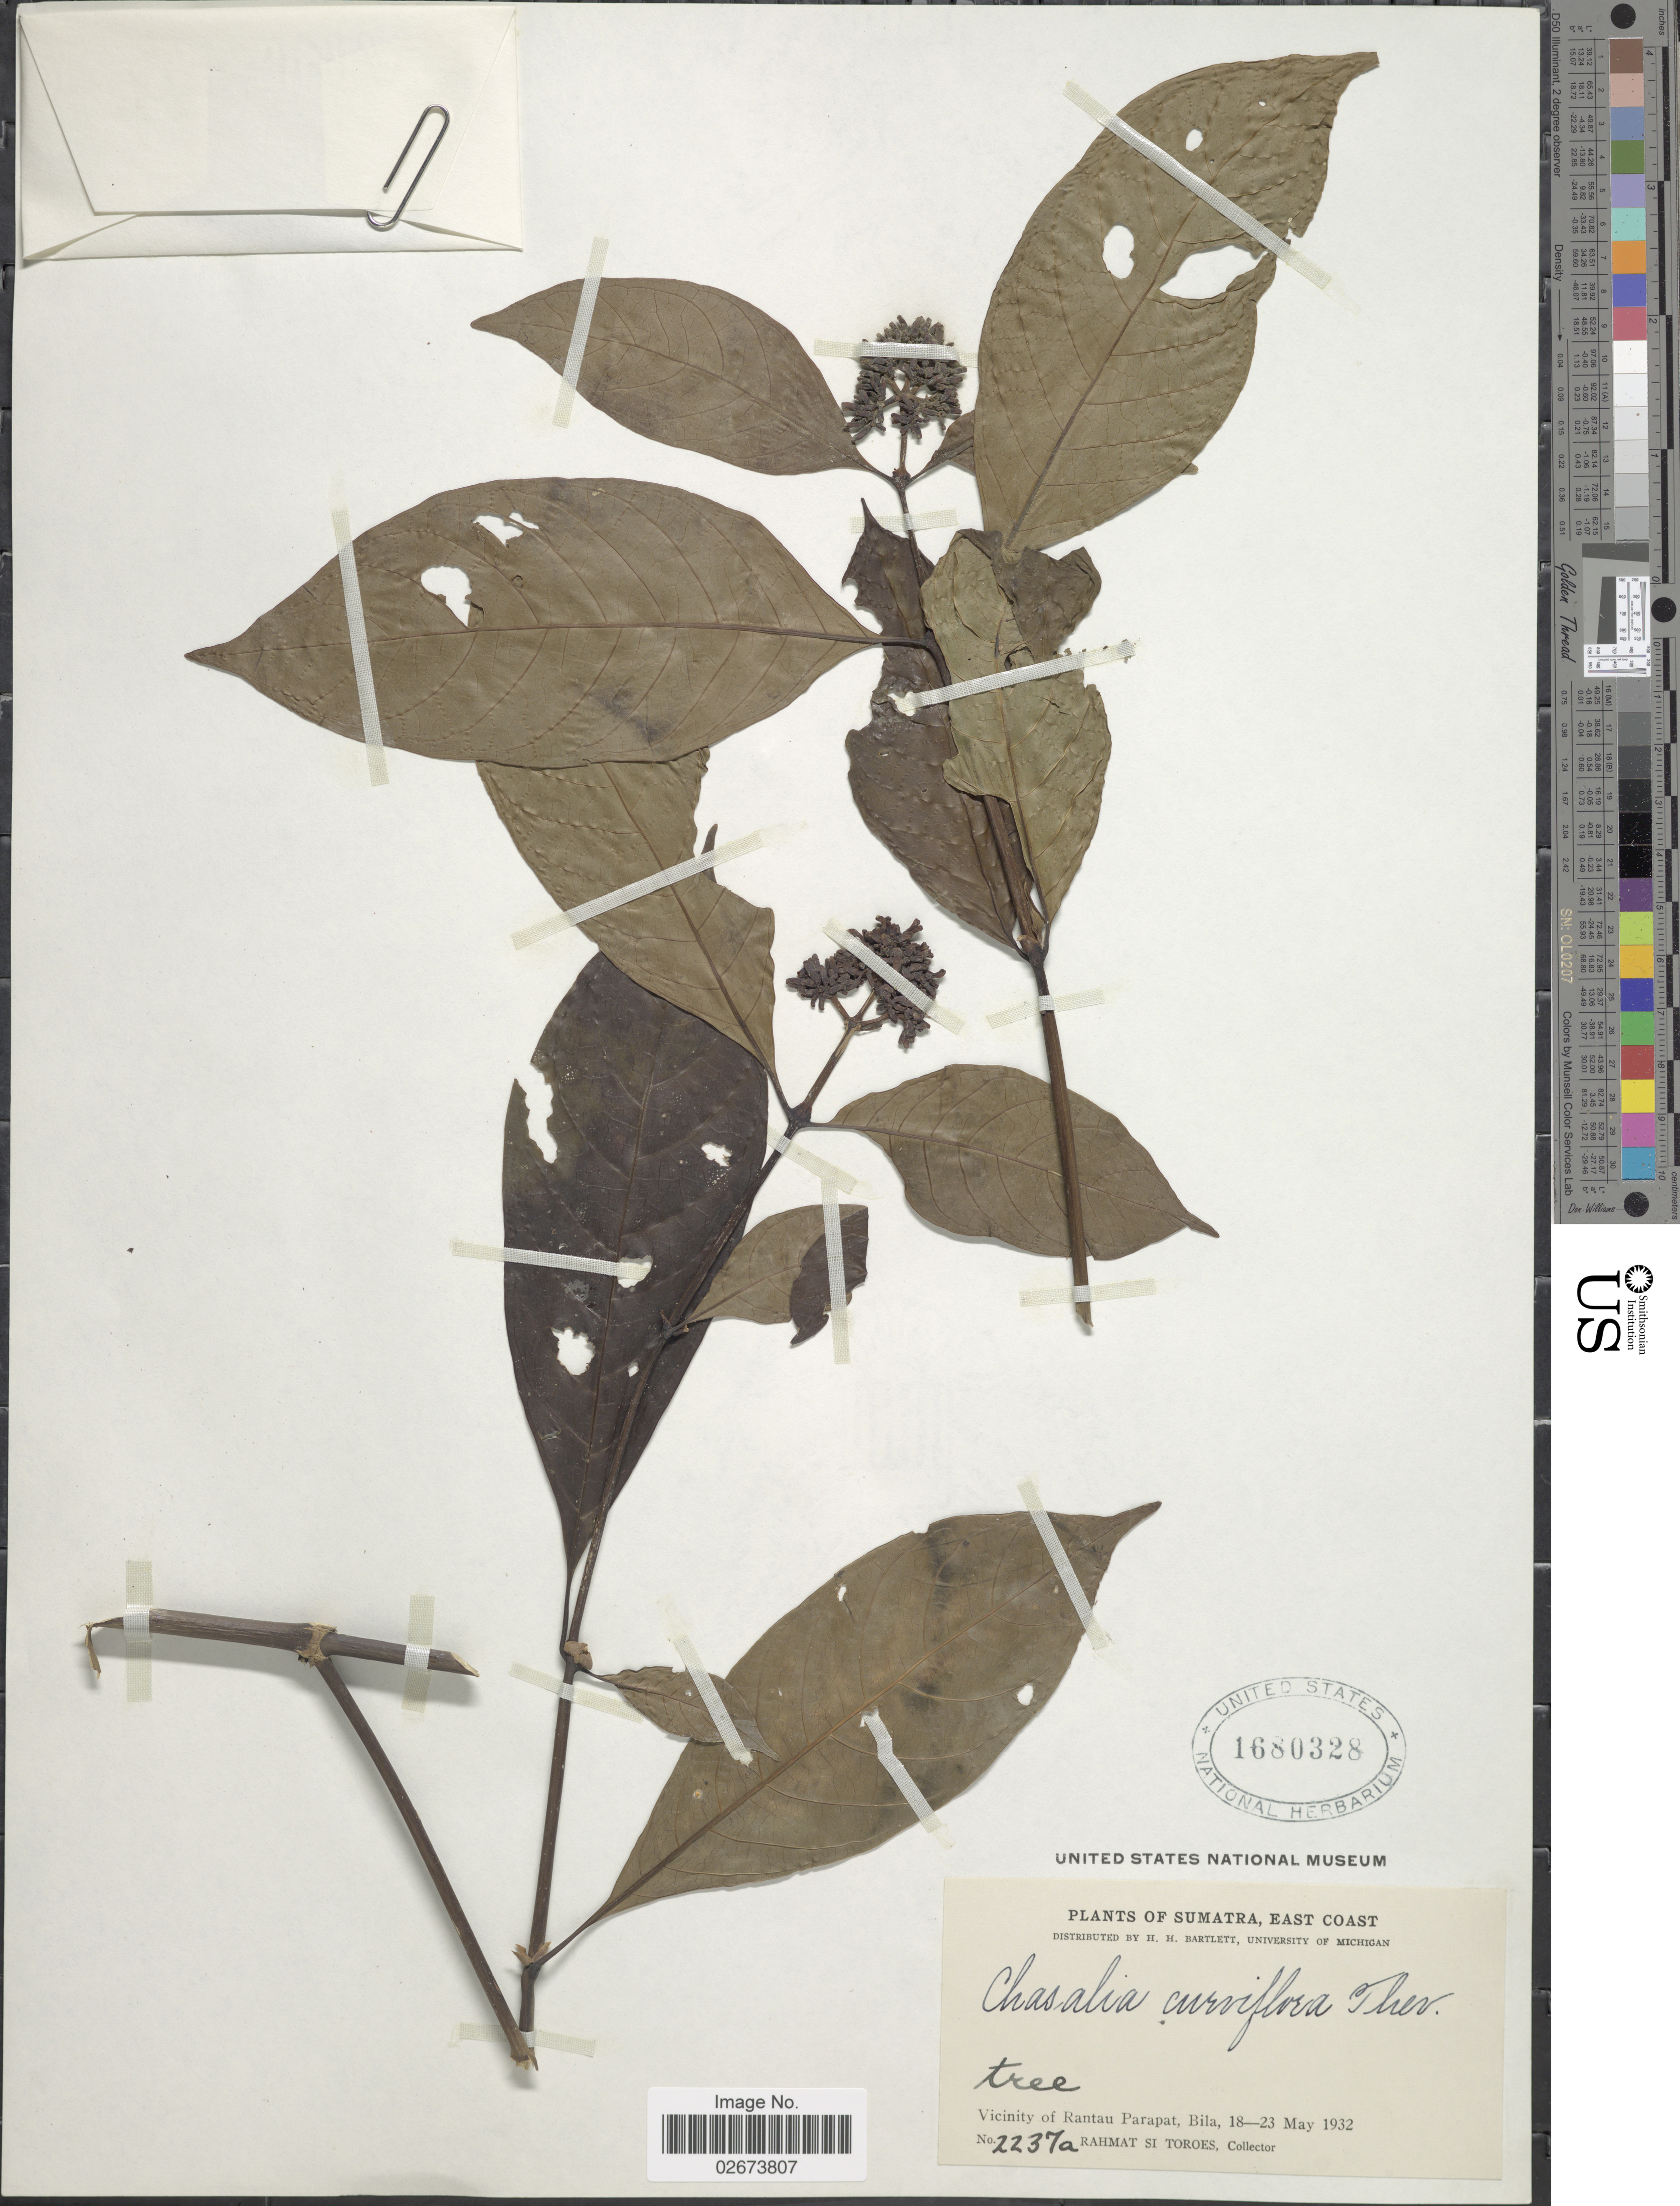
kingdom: Plantae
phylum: Tracheophyta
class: Magnoliopsida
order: Gentianales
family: Rubiaceae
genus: Chassalia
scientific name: Chassalia curviflora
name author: (Wall.) Thwaites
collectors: Rahmat Si Boeea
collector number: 2237a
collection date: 1932-05-18/1932-05-23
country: Indonesia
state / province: Sumatra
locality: East Coast, Vicinity of Rantau Parapat, Bila.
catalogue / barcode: US 1680328